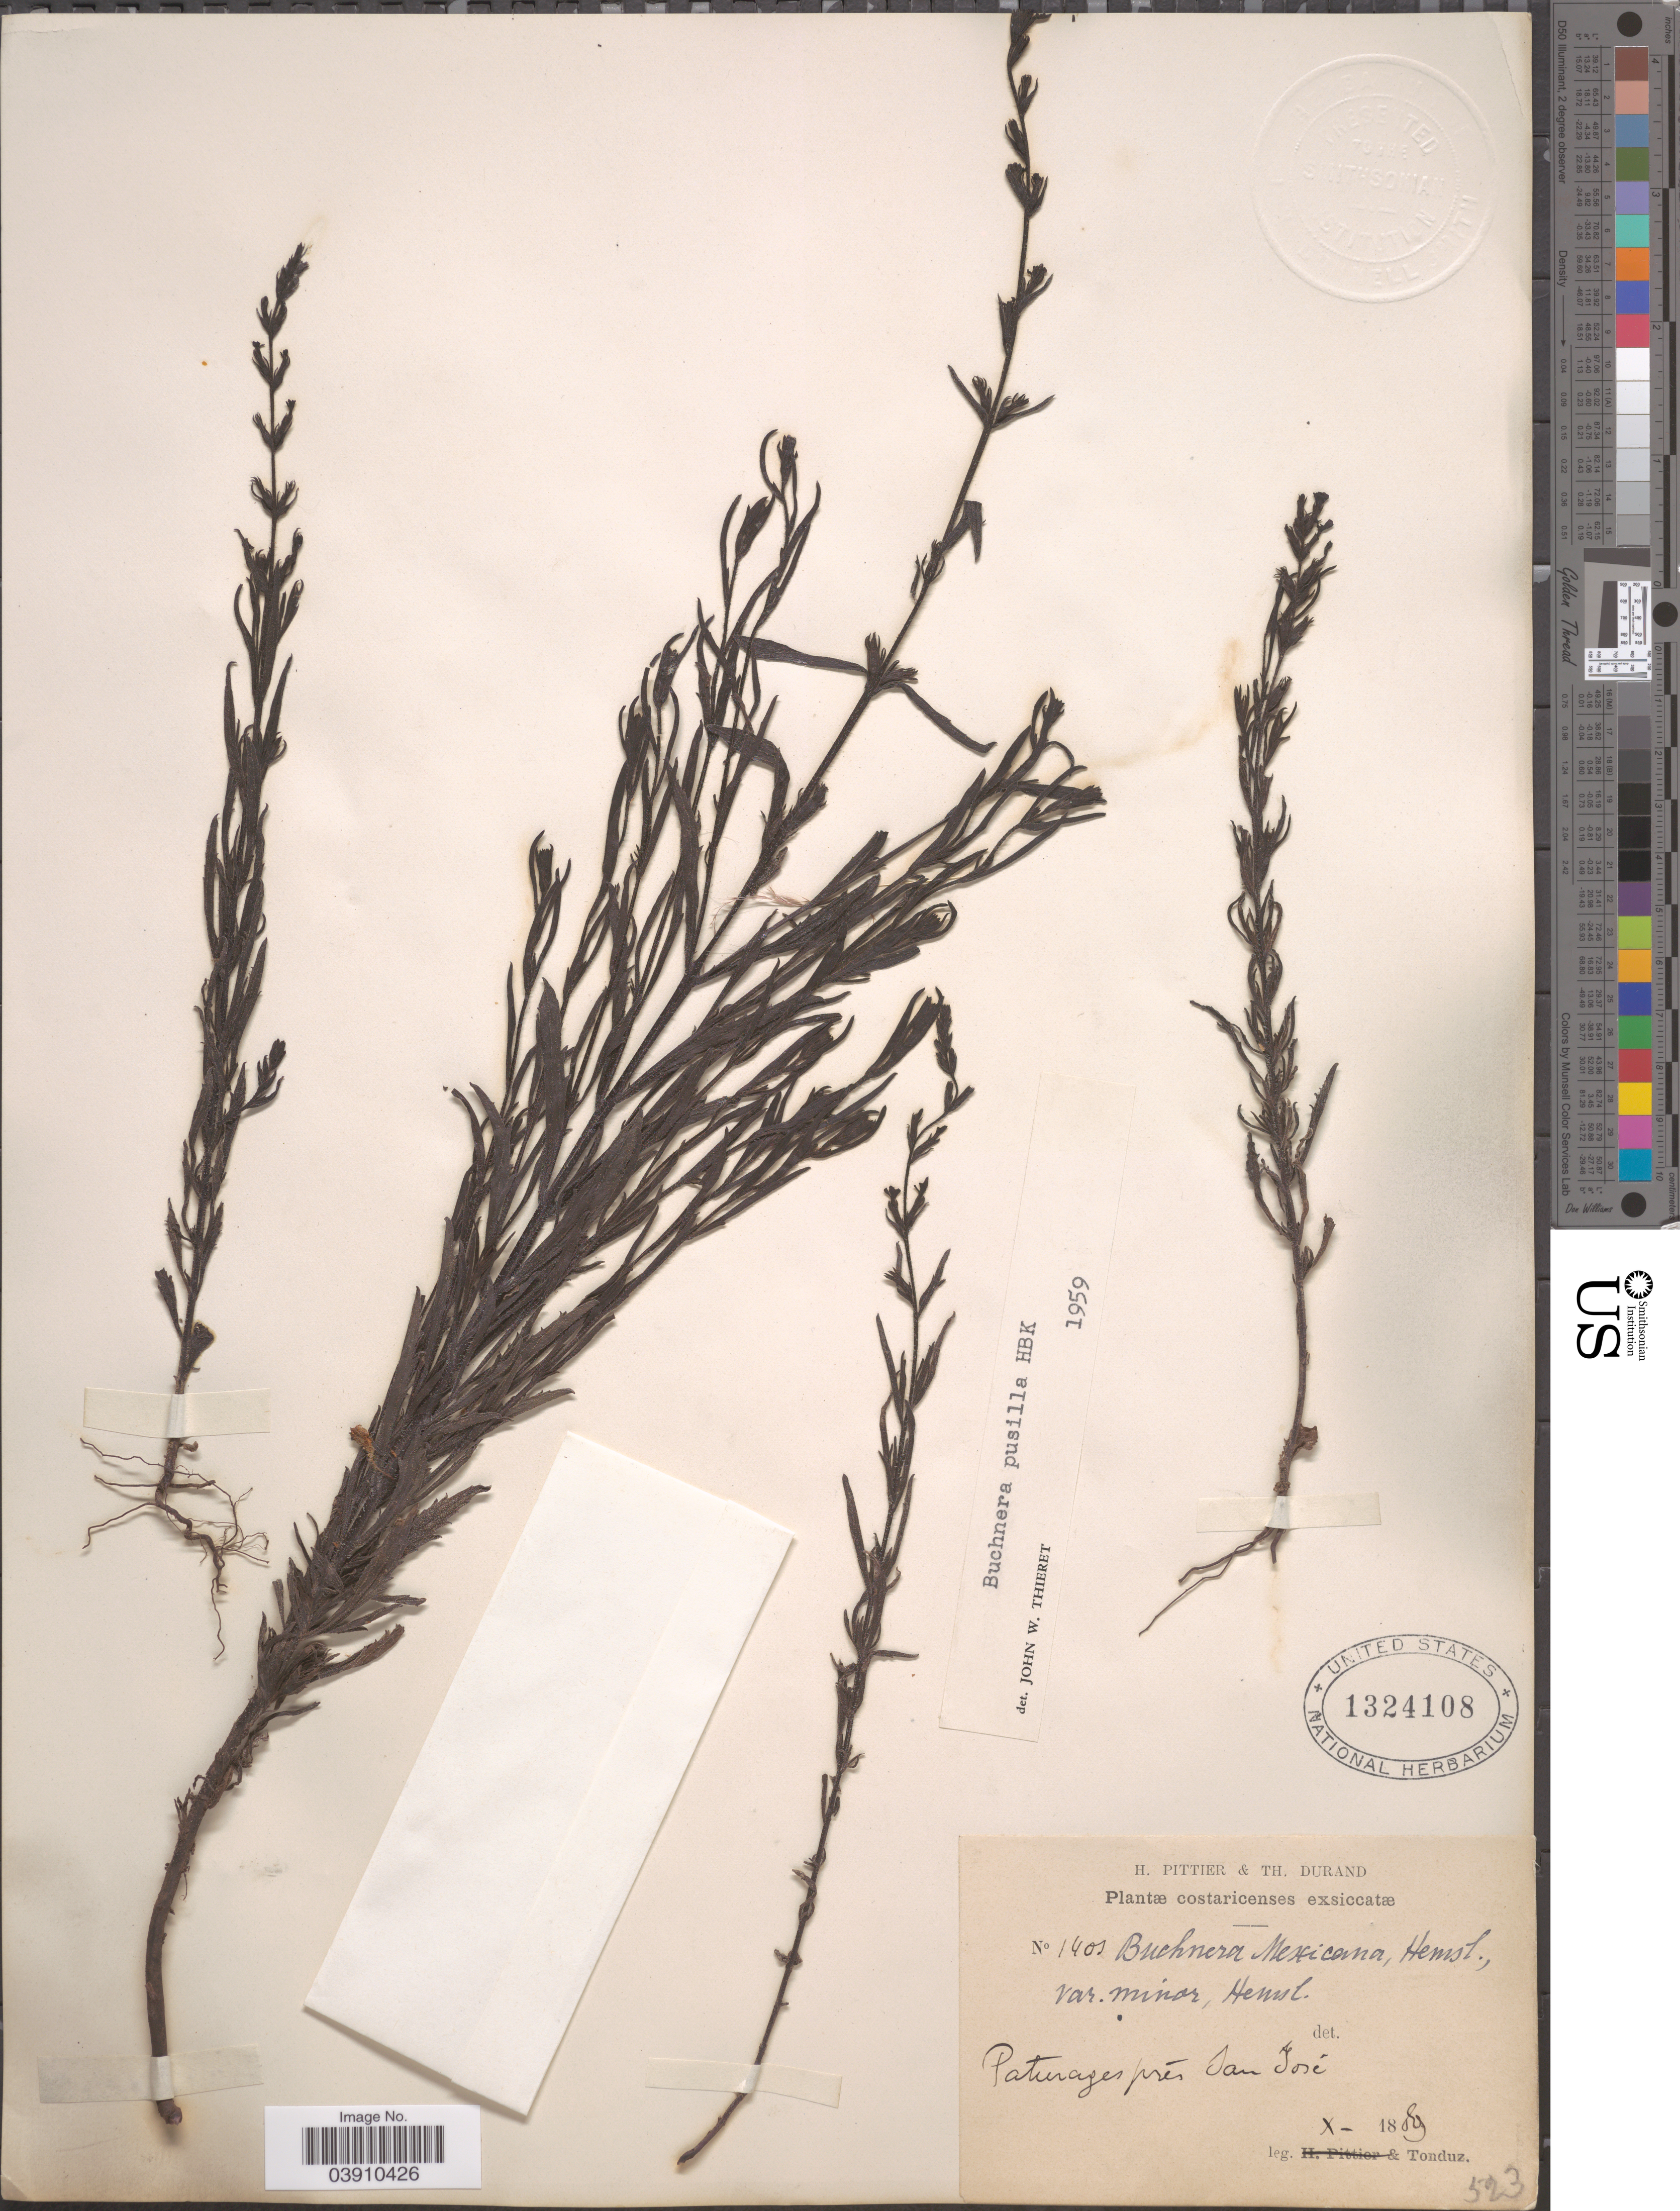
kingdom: Plantae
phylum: Tracheophyta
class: Magnoliopsida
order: Lamiales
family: Orobanchaceae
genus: Buchnera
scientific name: Buchnera pusilla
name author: Kunth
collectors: Tonduz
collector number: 1403*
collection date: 1889-10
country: Costa Rica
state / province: San José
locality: Paturages prés San José.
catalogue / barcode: US 1324108